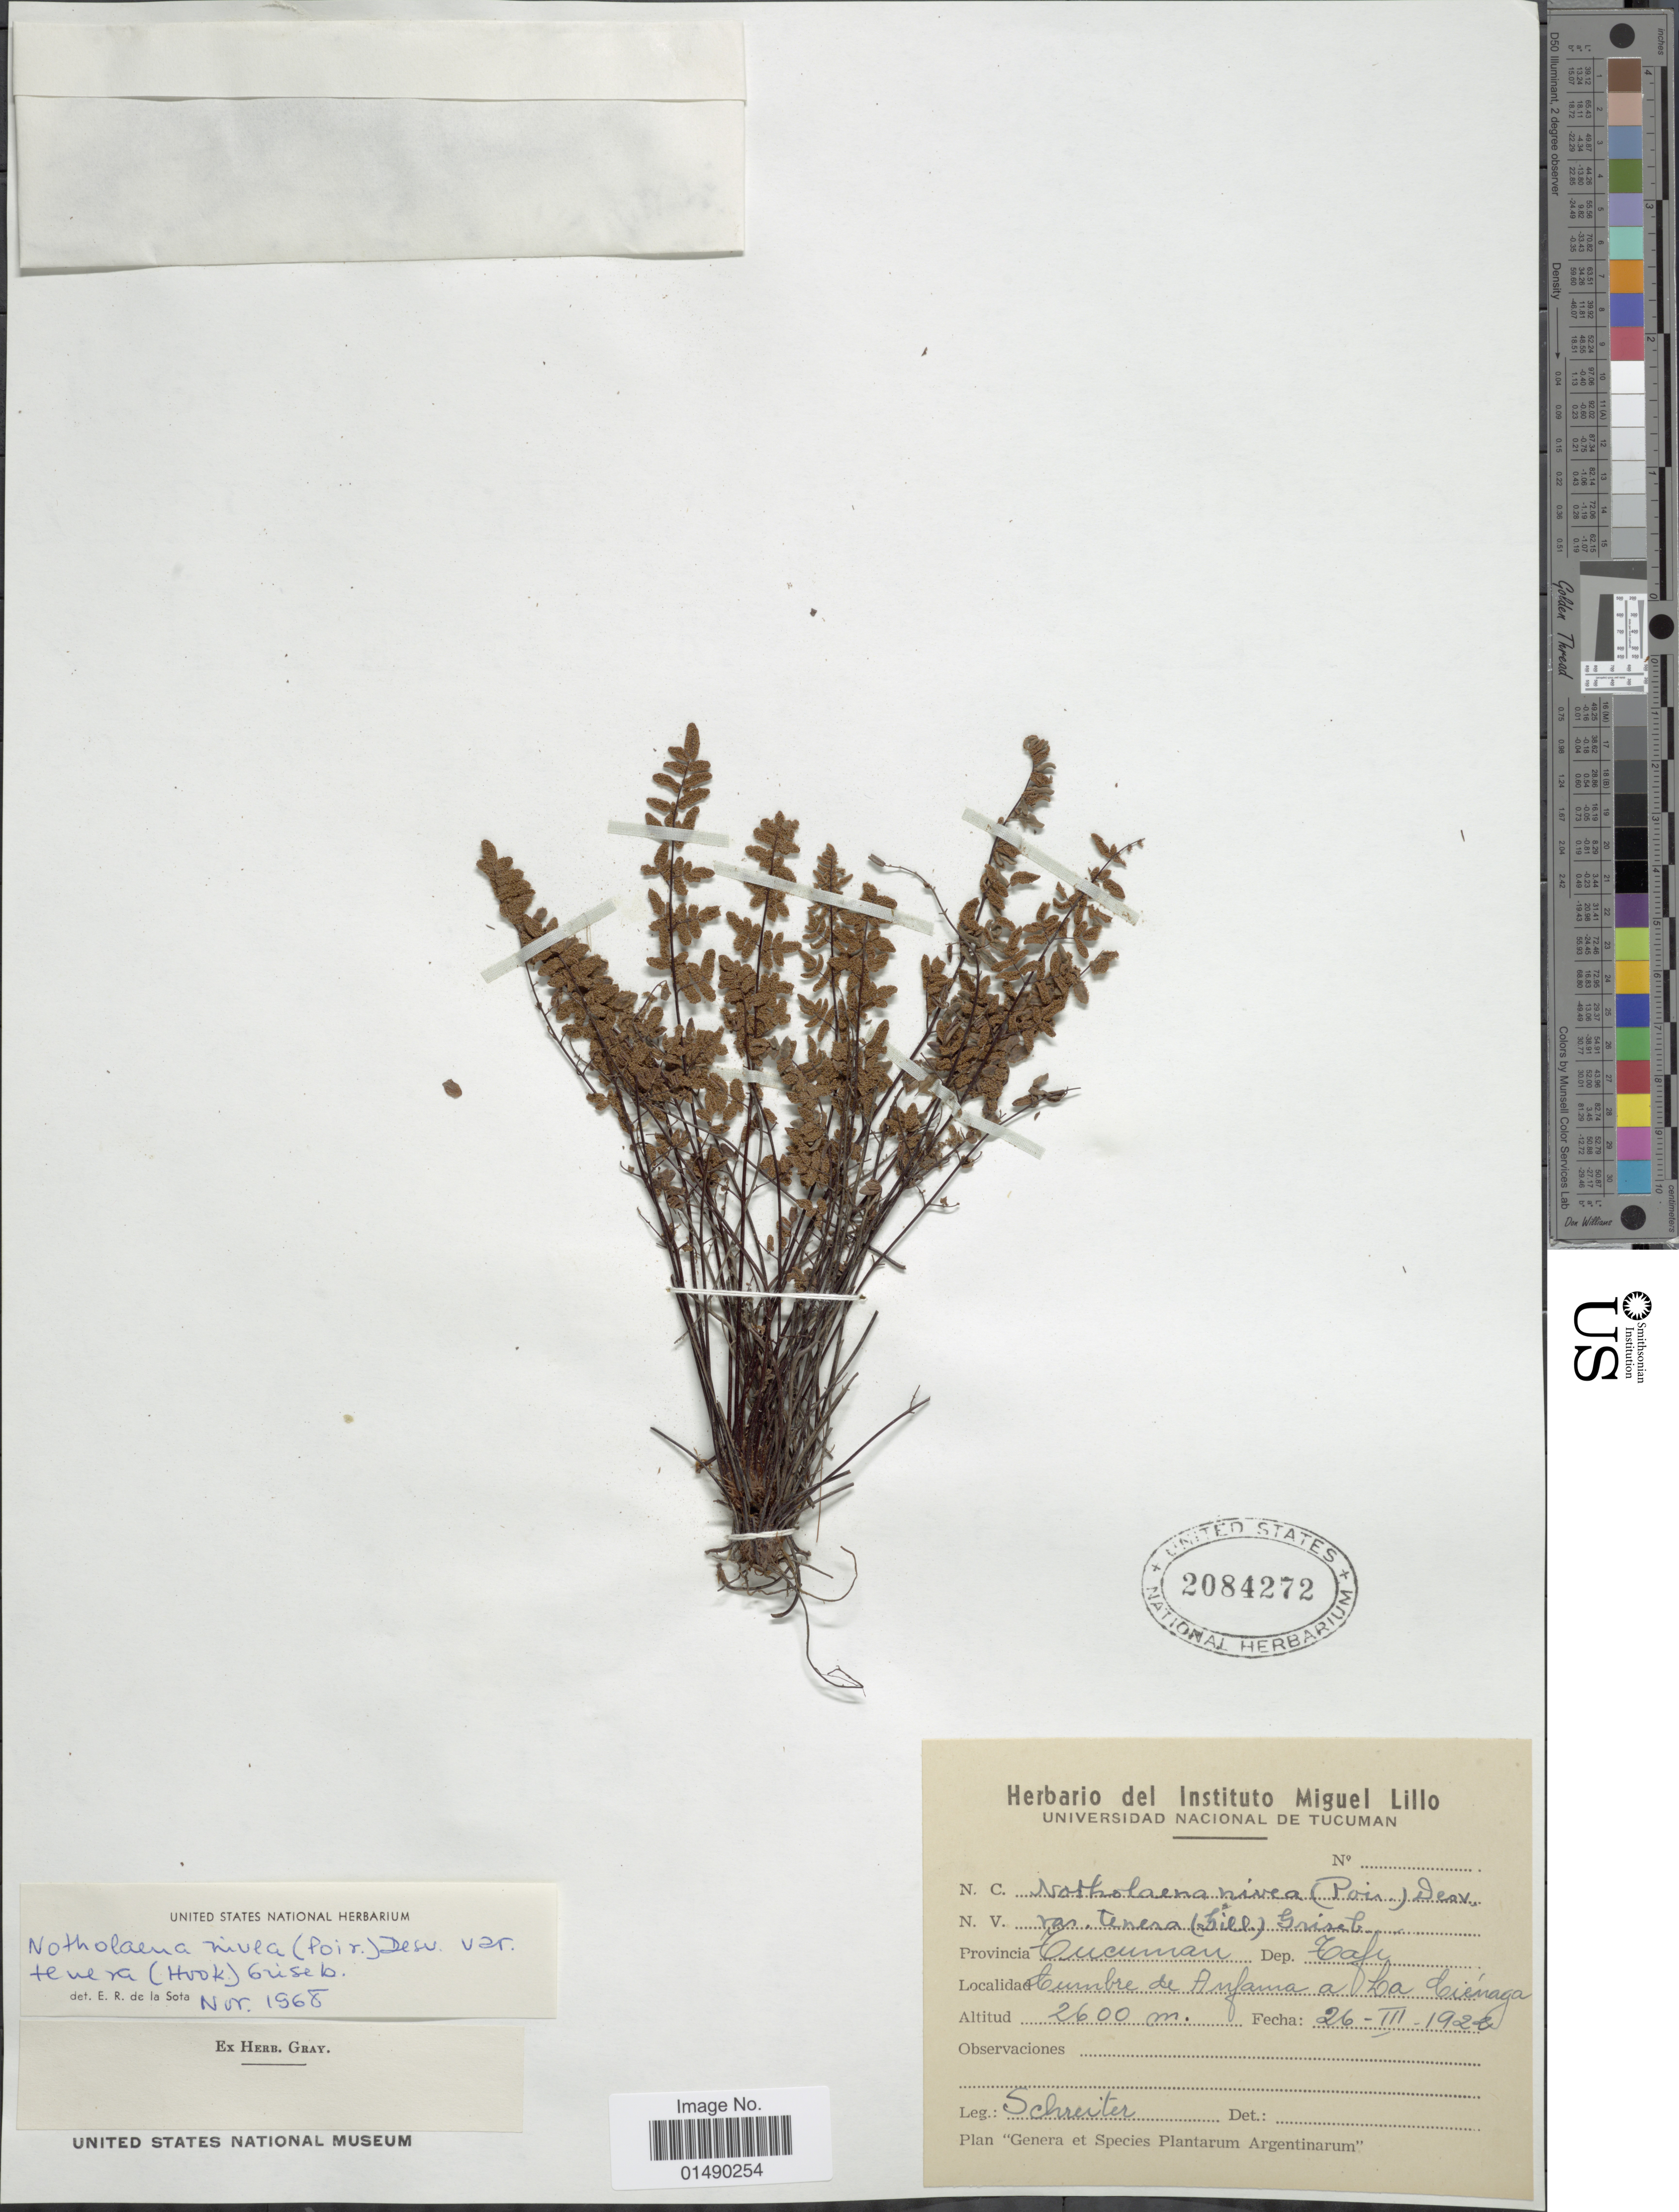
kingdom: Plantae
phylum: Tracheophyta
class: Polypodiopsida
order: Polypodiales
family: Pteridaceae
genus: Argyrochosma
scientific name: Argyrochosma nivea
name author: (Poir.) Windham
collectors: -. Schreiter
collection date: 1922-03-26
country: Argentina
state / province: Tucuman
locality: Argentina, Dep. Tafi, Cumbre de Anfama a La Cienaga.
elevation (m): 2600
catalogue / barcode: US 2084272